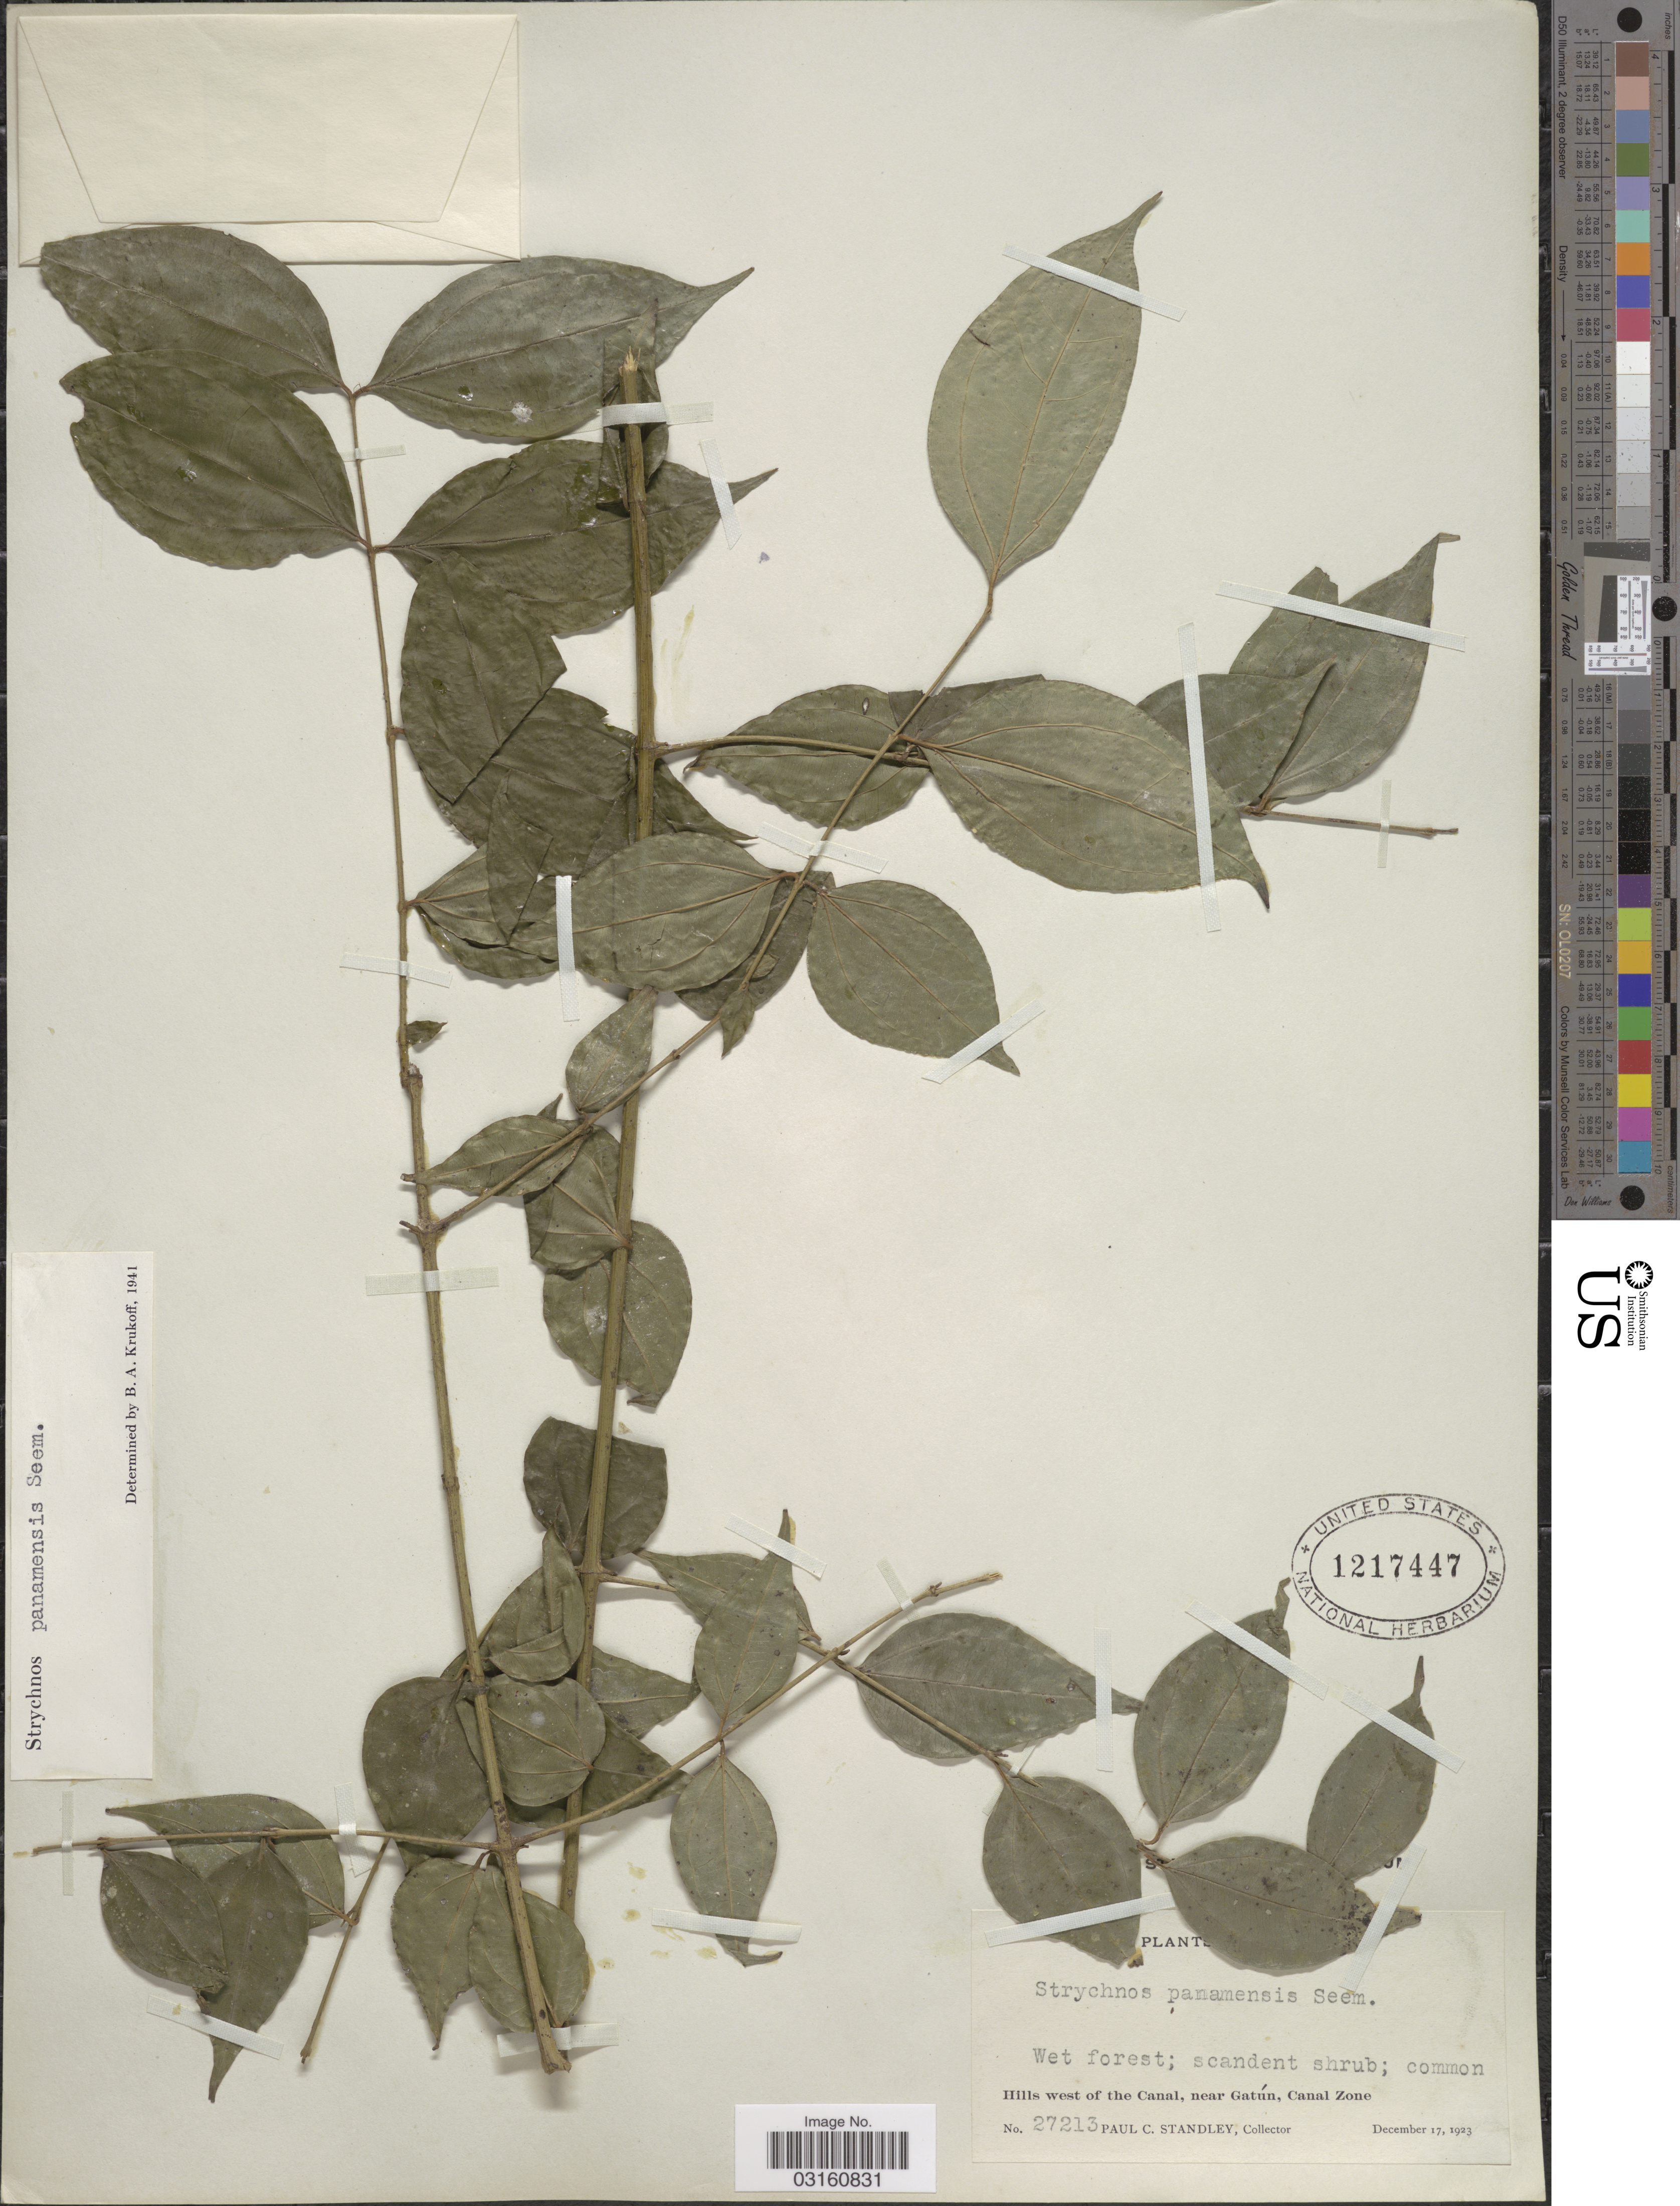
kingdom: Plantae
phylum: Tracheophyta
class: Magnoliopsida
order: Gentianales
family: Loganiaceae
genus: Strychnos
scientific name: Strychnos panamensis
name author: Seem.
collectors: P. C. Standley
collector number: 27213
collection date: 1923-12-17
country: Panama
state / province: Colón / Panamá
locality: Hills west of the Canal, near Gatún, Canal Zone.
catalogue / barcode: US 1217447